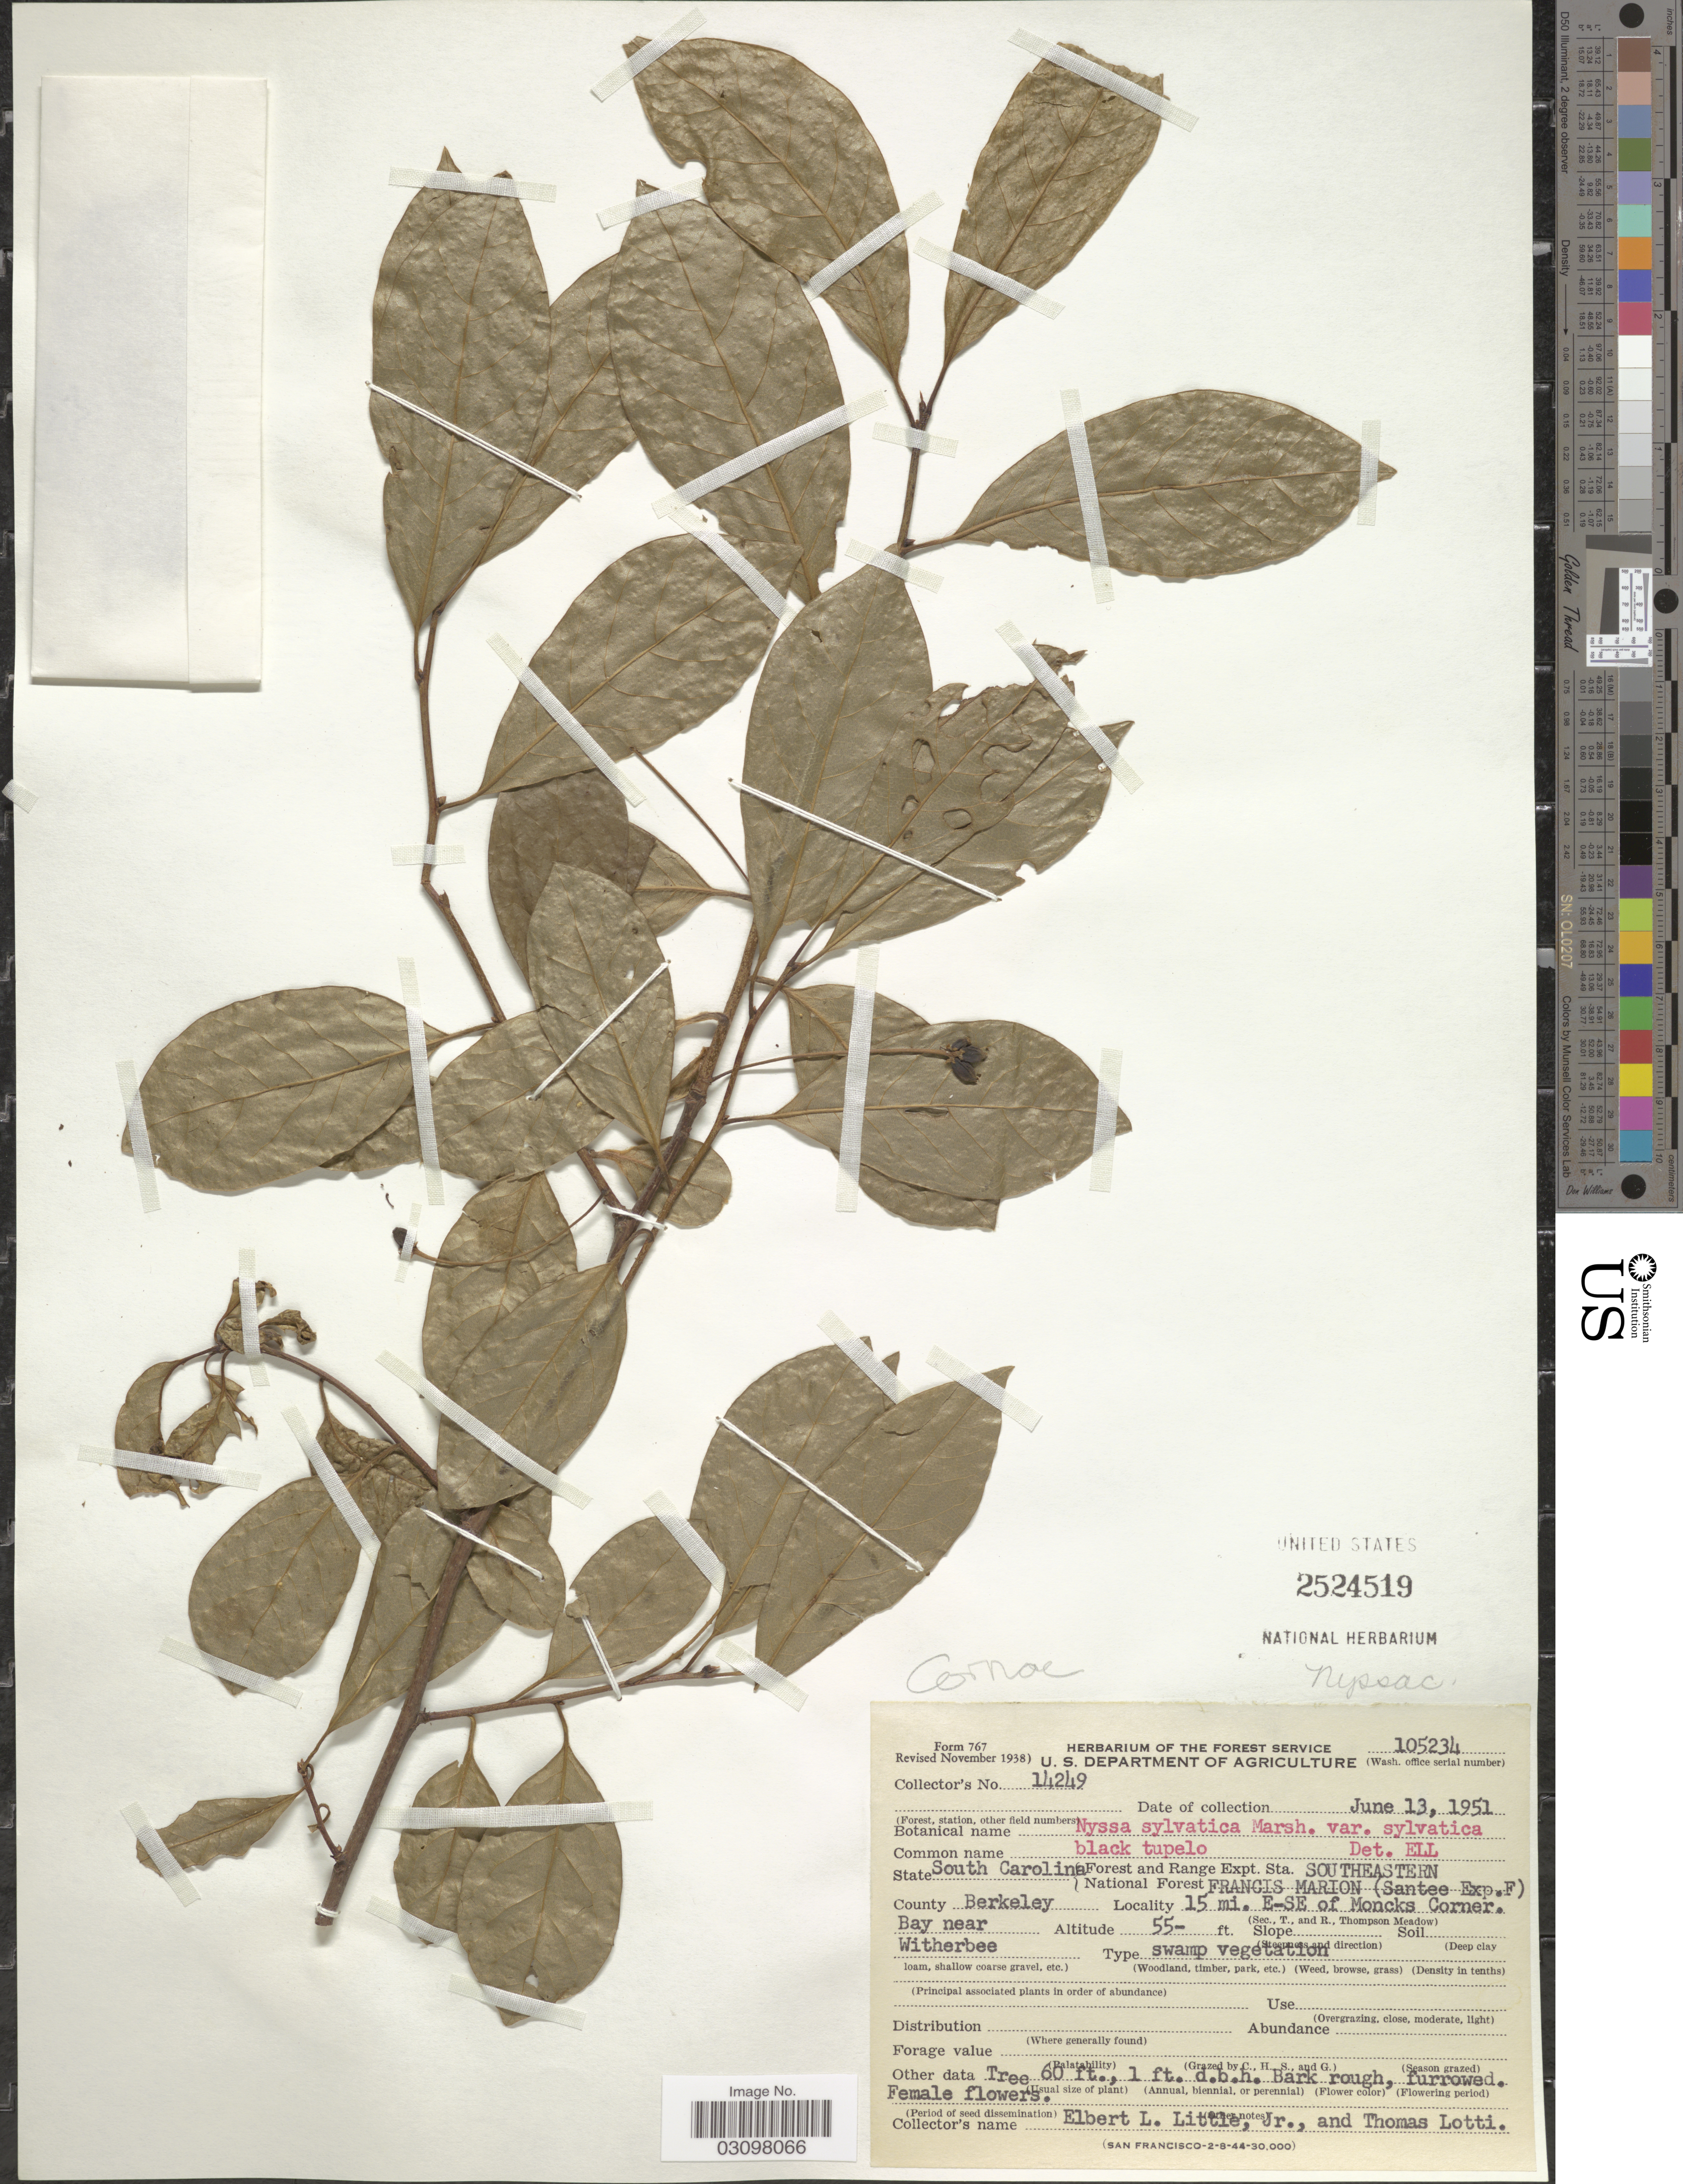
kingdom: Plantae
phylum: Tracheophyta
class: Magnoliopsida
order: Cornales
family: Nyssaceae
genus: Nyssa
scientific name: Nyssa sylvatica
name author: Marshall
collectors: E. L. Little & T. Lotti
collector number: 14249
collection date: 1951-06-13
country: United States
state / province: South Carolina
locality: Southeastern Francis Marion (Santee Exp. F). County Berkeley. 15 mi. E-SE of Moncks Corner. Bay near Witherbee.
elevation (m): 17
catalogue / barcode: US 2524519